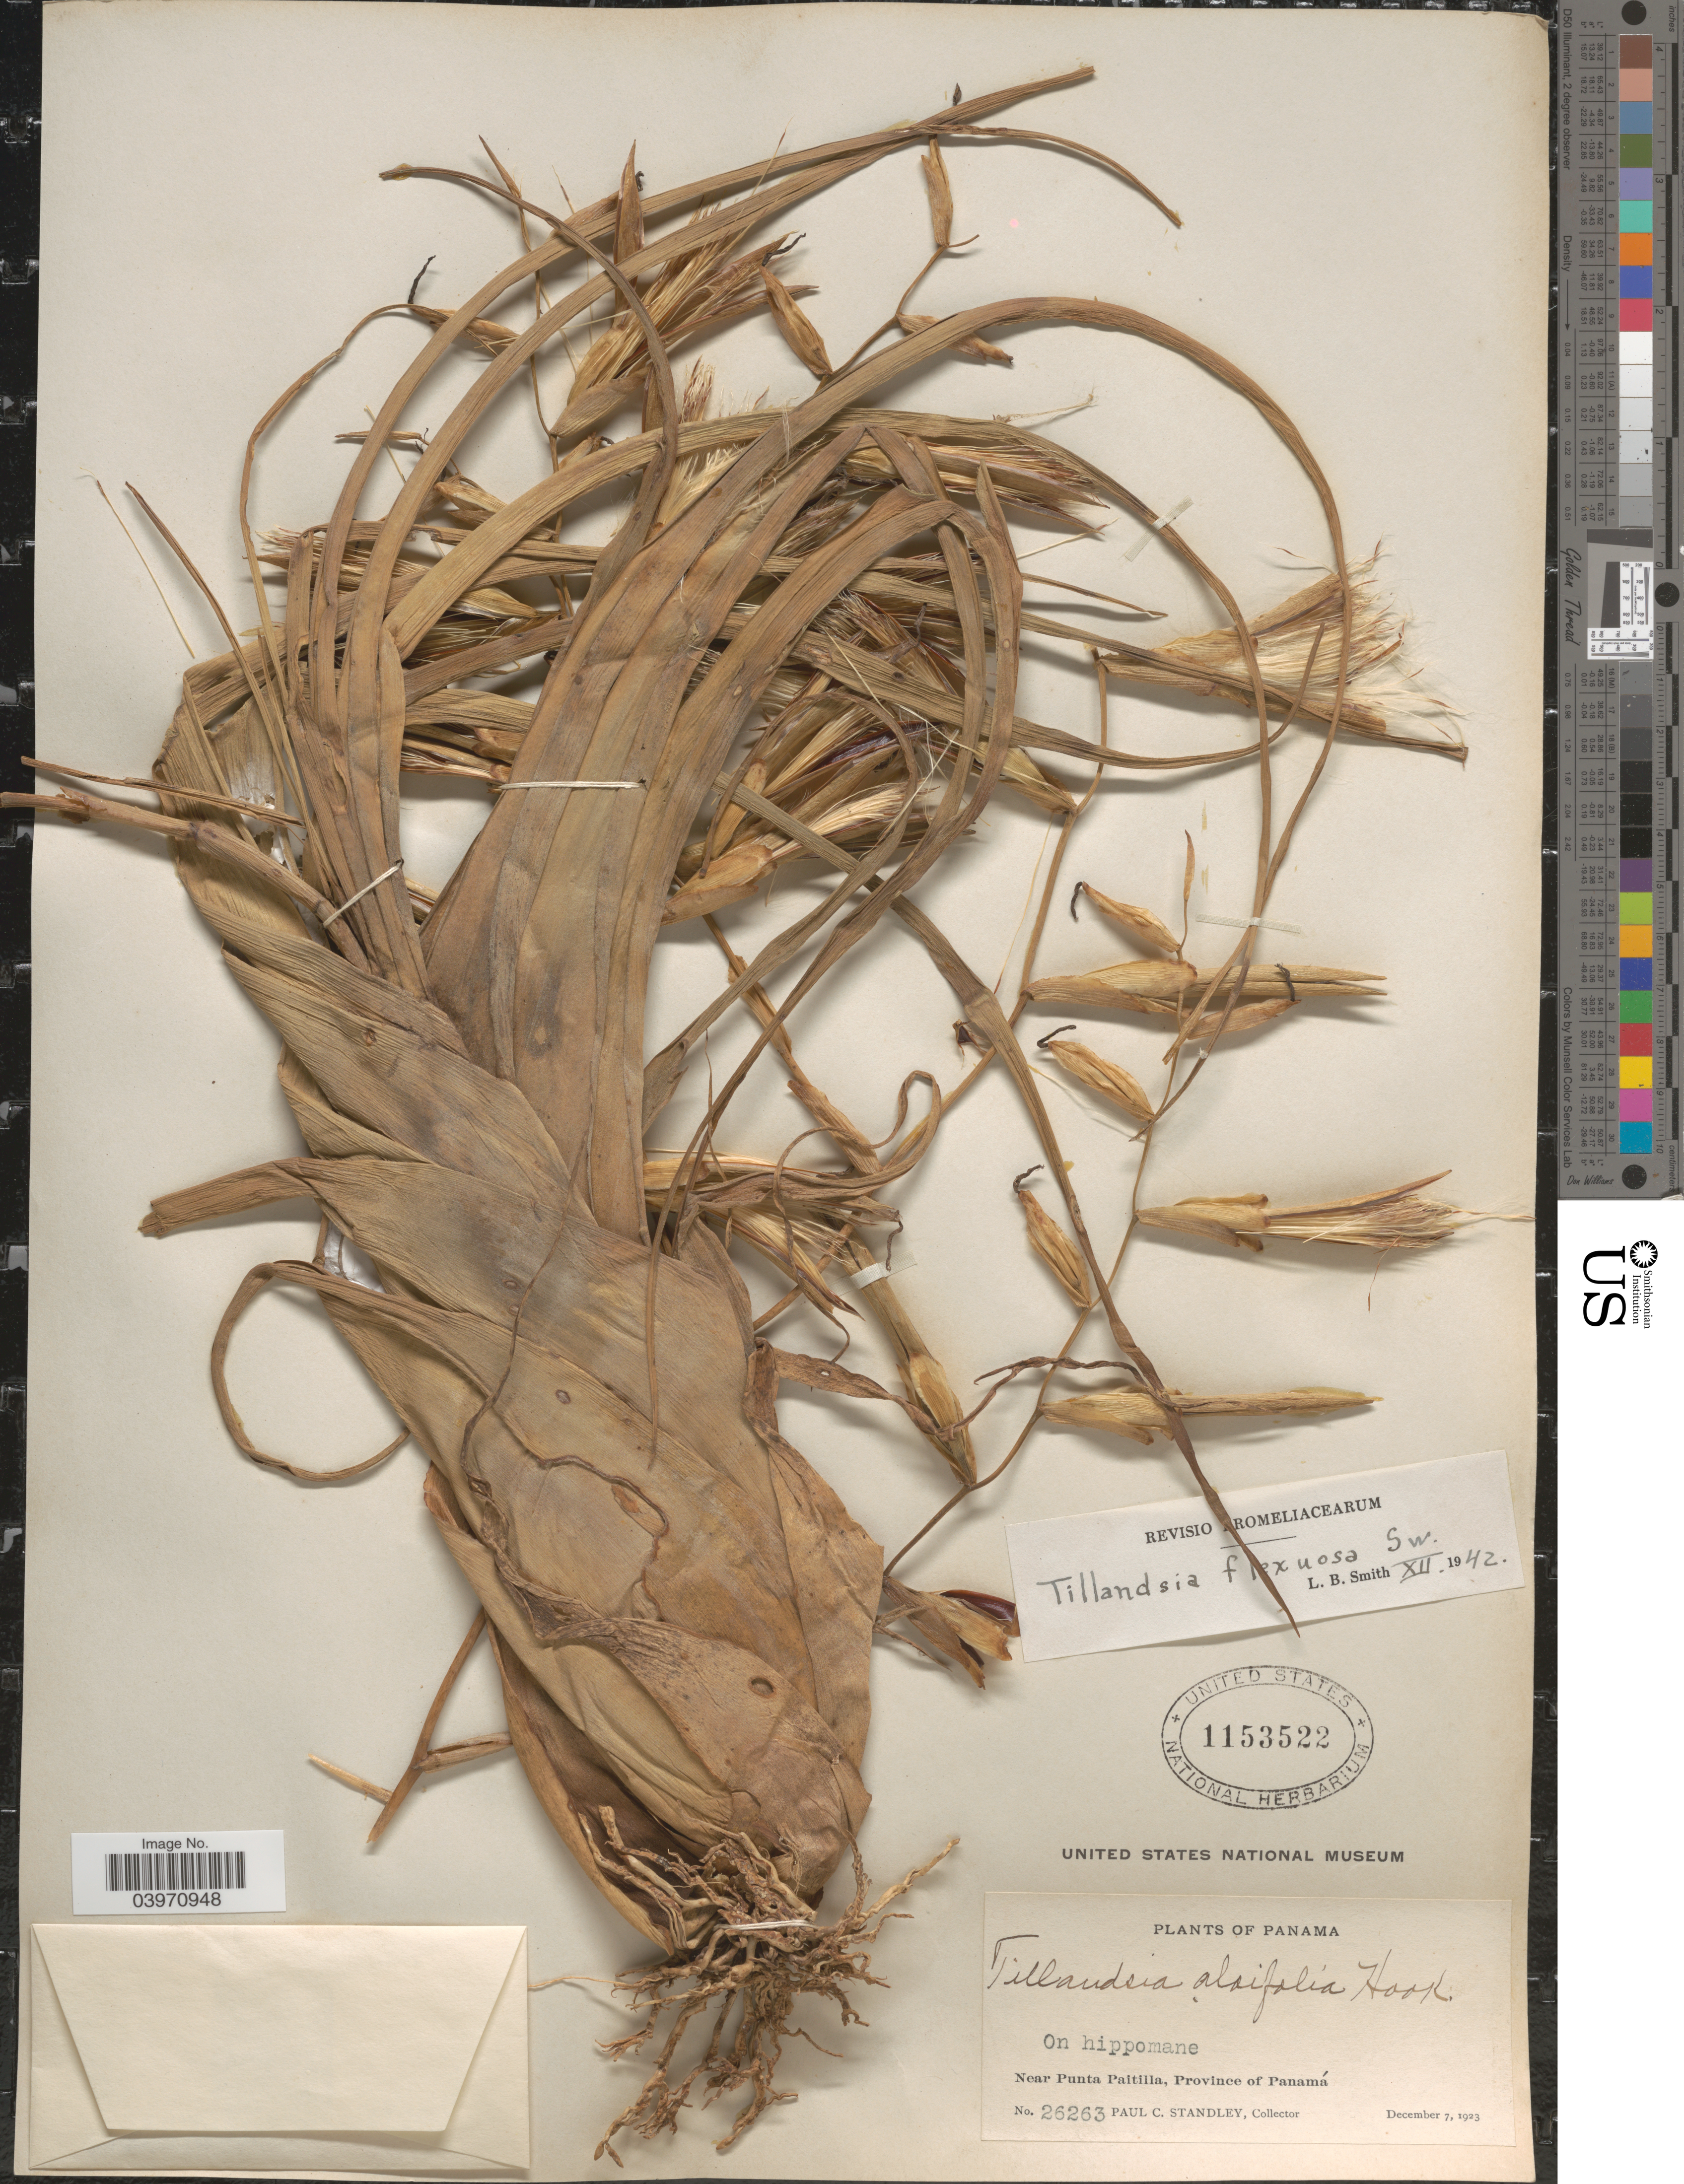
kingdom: Plantae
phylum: Tracheophyta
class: Liliopsida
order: Poales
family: Bromeliaceae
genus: Tillandsia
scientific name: Tillandsia flexuosa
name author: Sw.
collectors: P. C. Standley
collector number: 26263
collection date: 1923-12-07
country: Panama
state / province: Panamá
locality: Near Punta Paitilla.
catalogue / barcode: US 1153522